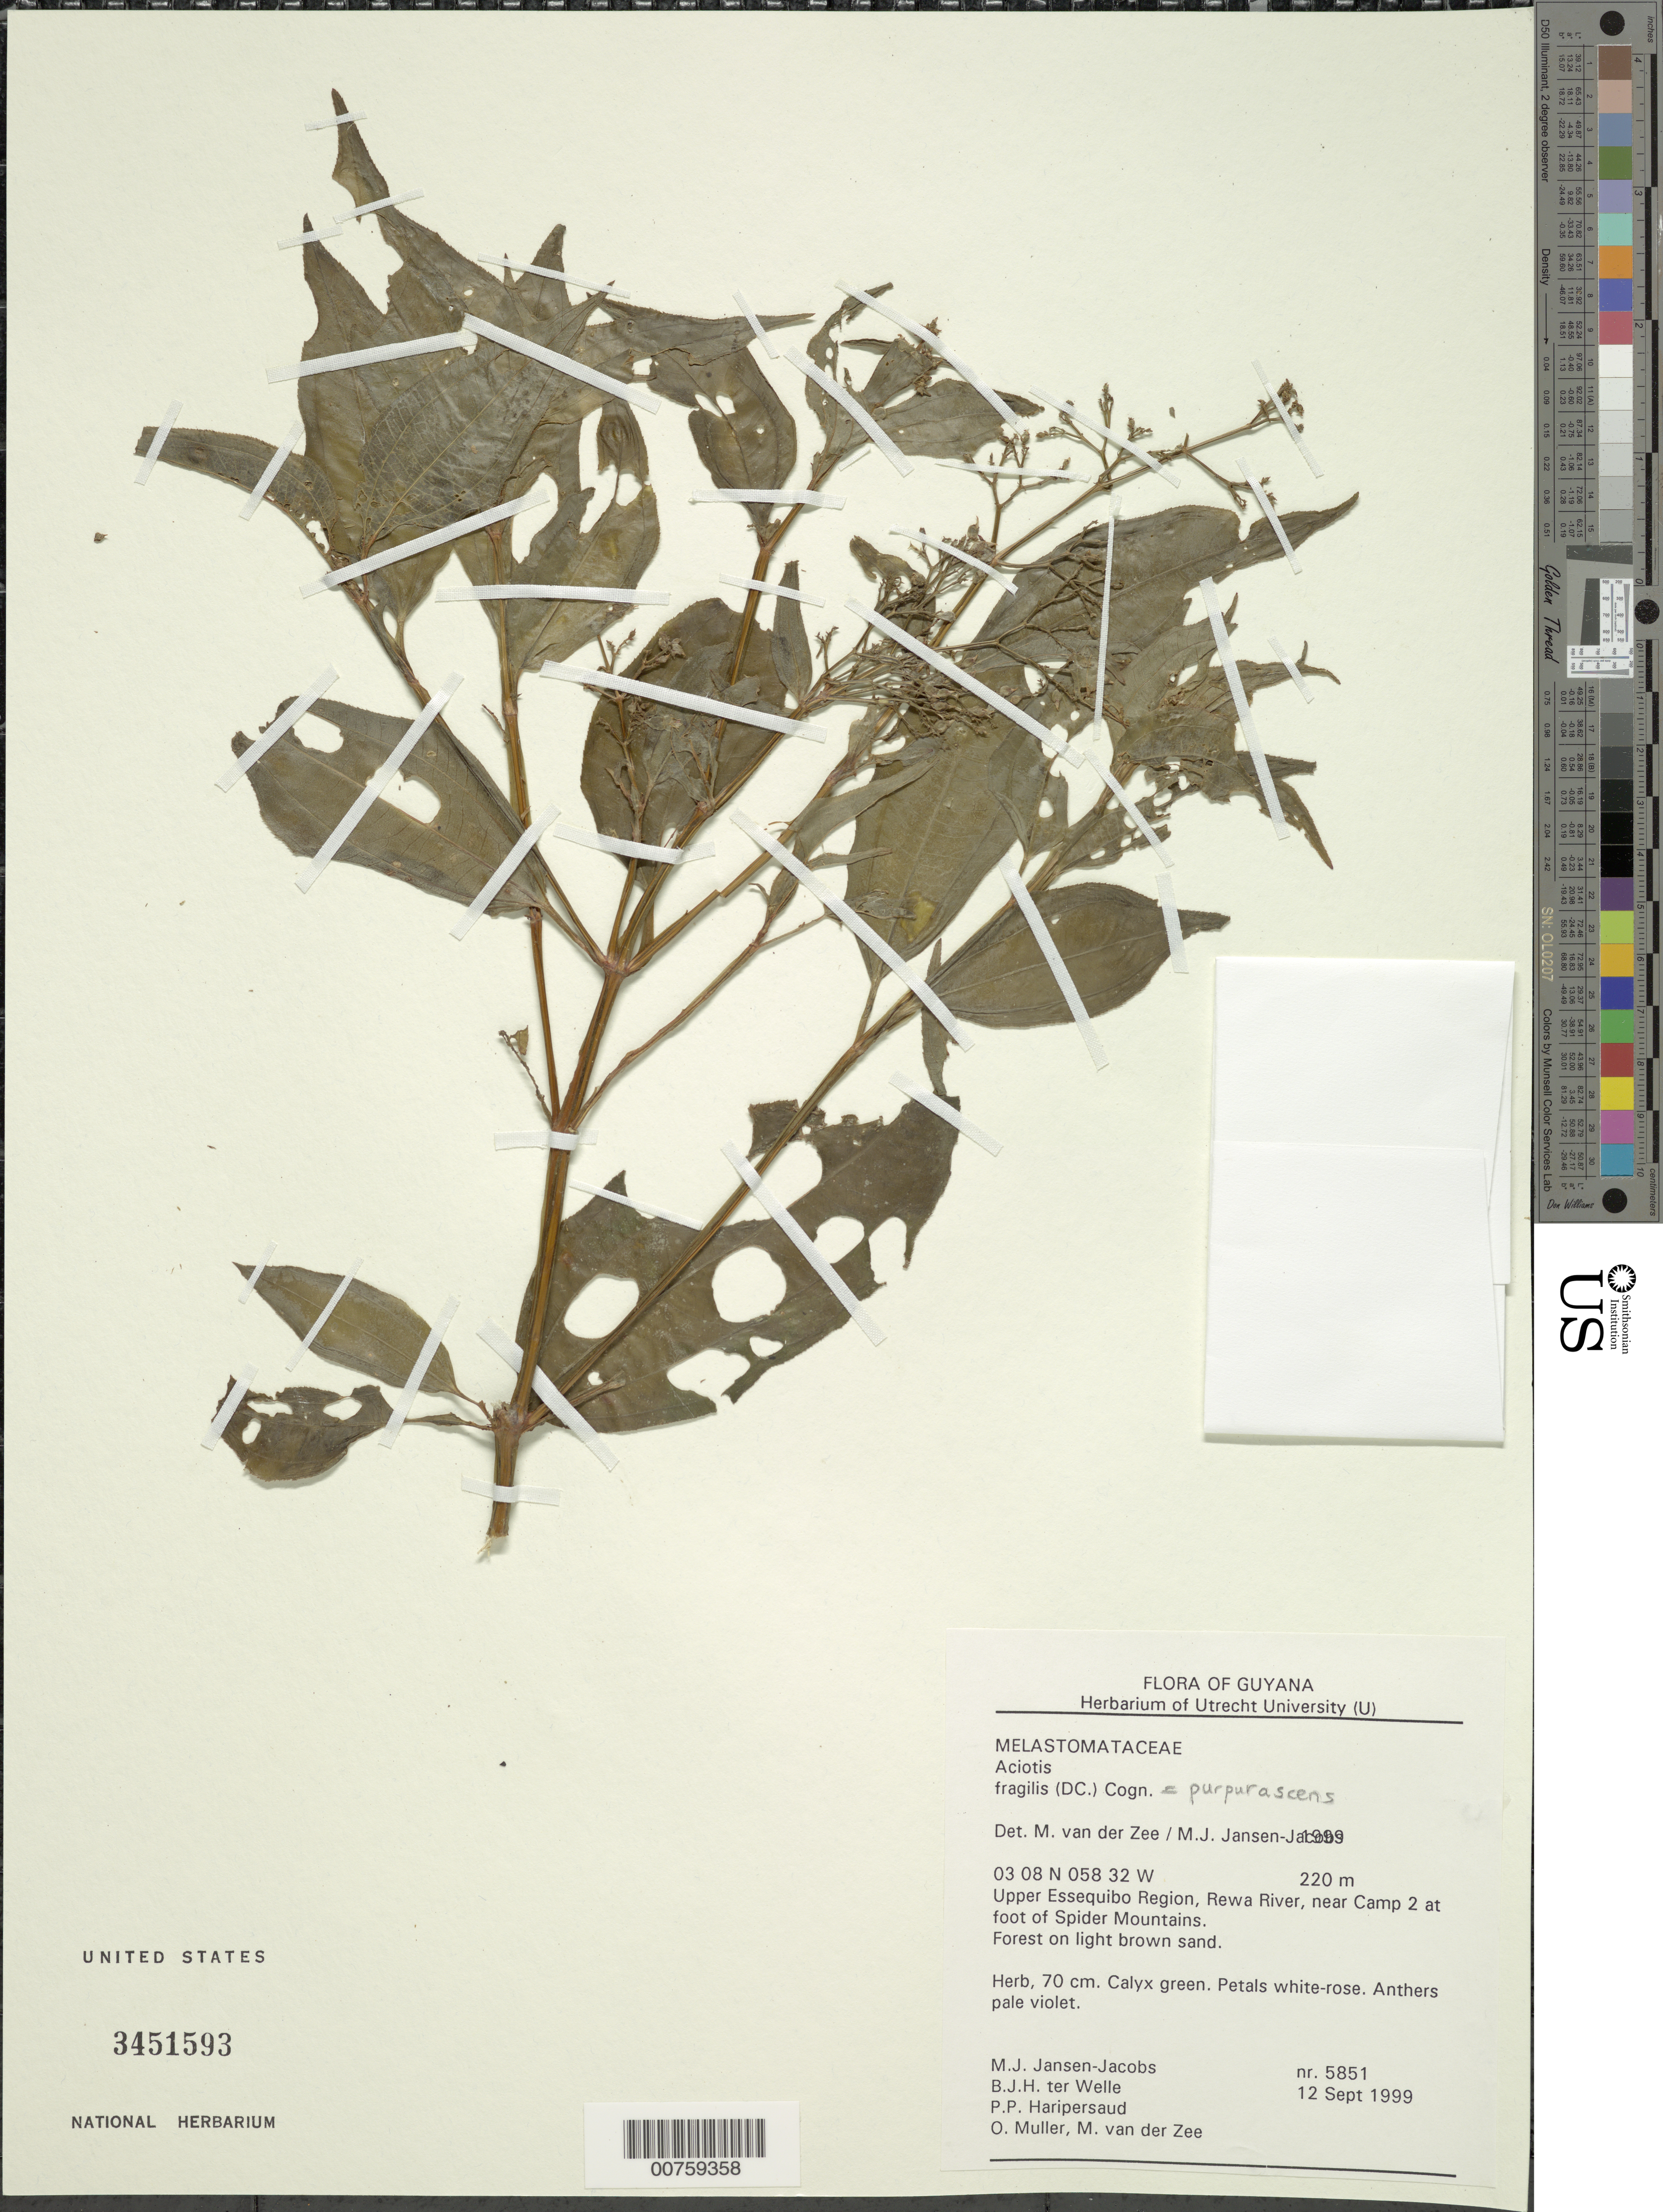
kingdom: Plantae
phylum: Tracheophyta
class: Magnoliopsida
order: Myrtales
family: Melastomataceae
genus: Aciotis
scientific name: Aciotis purpurascens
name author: (Aubl.) Triana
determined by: van der Zee, M.; Jansen-Jacobs, M. J.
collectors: M. J. Jansen-Jacobs, B. Welle, P. Haripersaud, O. Muller & M. van der Zee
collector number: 5851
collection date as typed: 12-Sep-99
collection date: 1999-09-12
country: Guyana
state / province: U. Takutu-U. Essequibo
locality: Rewa River, at foot of Spider Mts., near camp 2, Upper Essequibo Region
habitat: Forest on light brown sand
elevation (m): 220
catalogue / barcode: US 3451593